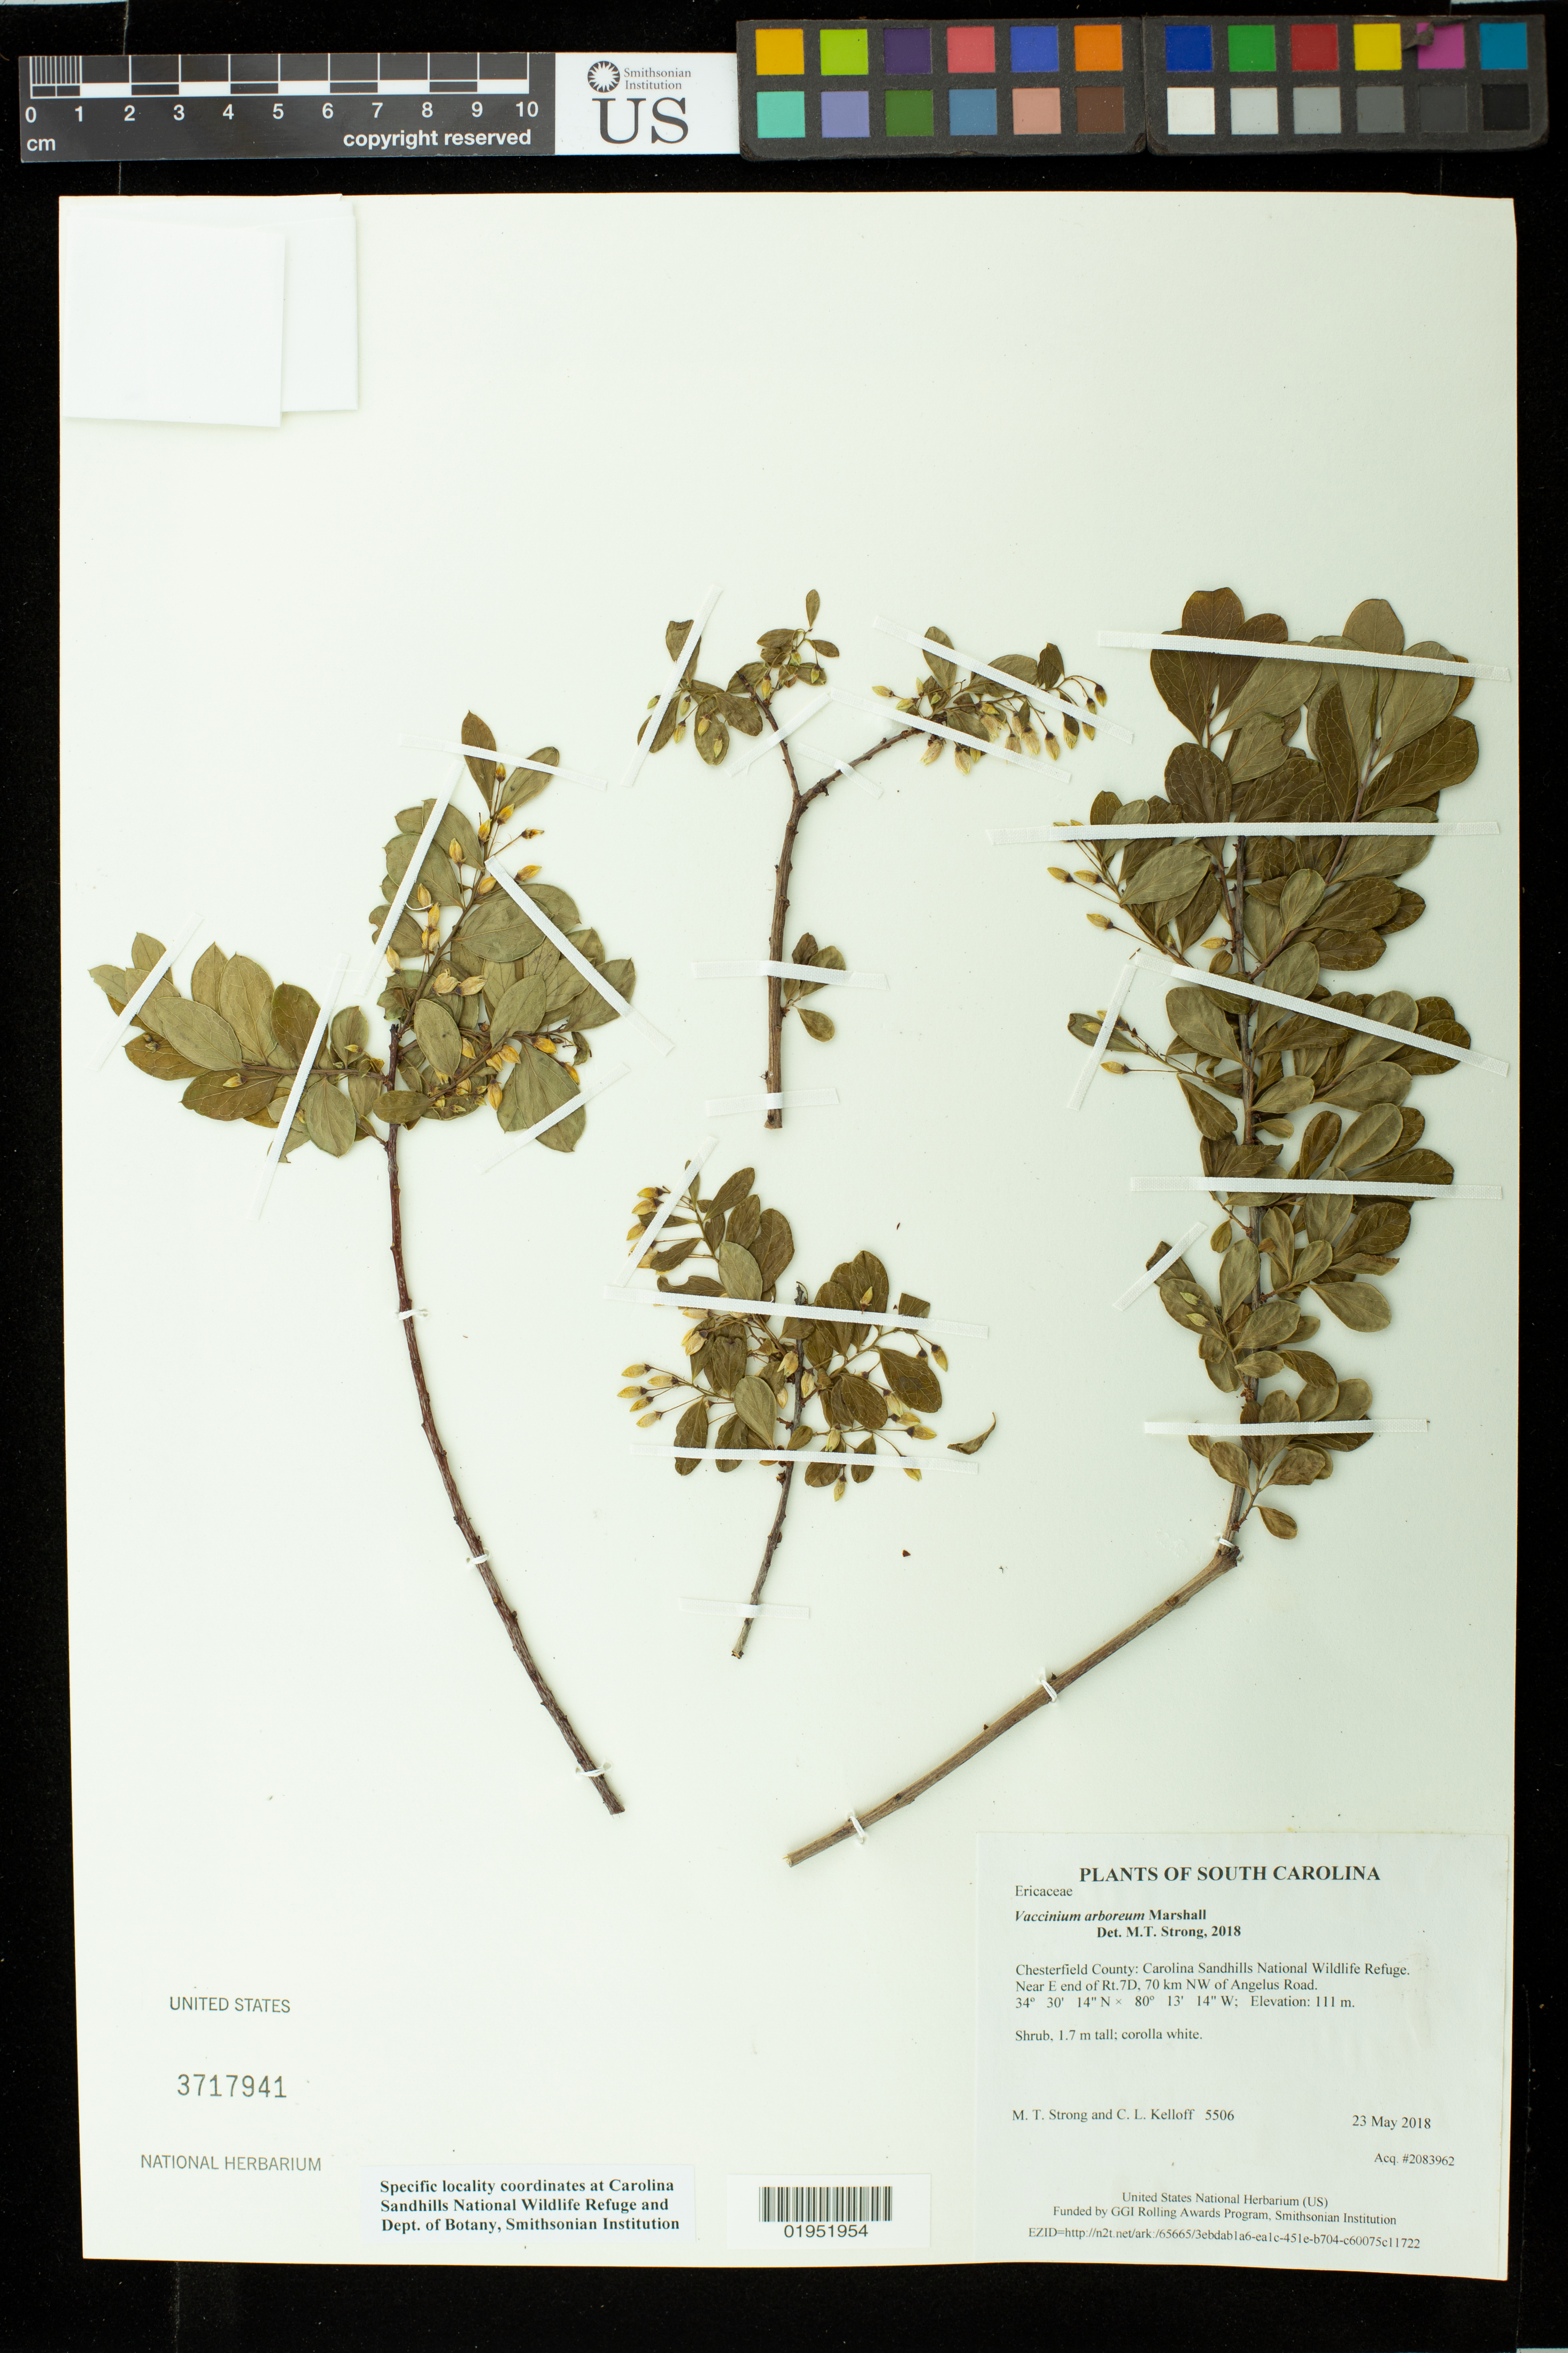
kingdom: Plantae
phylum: Tracheophyta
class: Magnoliopsida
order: Ericales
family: Ericaceae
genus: Vaccinium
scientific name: Vaccinium arboreum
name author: Marshall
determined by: Strong, Mark T., (BOT), Smithsonian Institution - National Museum of Natural History (UNITED STATES)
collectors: M. T. Strong & C. L. Kelloff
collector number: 5506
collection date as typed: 23 May 2018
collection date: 2018-05-23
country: United States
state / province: South Carolina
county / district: Chesterfield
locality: Carolina Sandhills National Wildlife Refuge. Near E end of Rt.7D, 70 km NW of Angelus Road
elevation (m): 111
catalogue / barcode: US 3717941